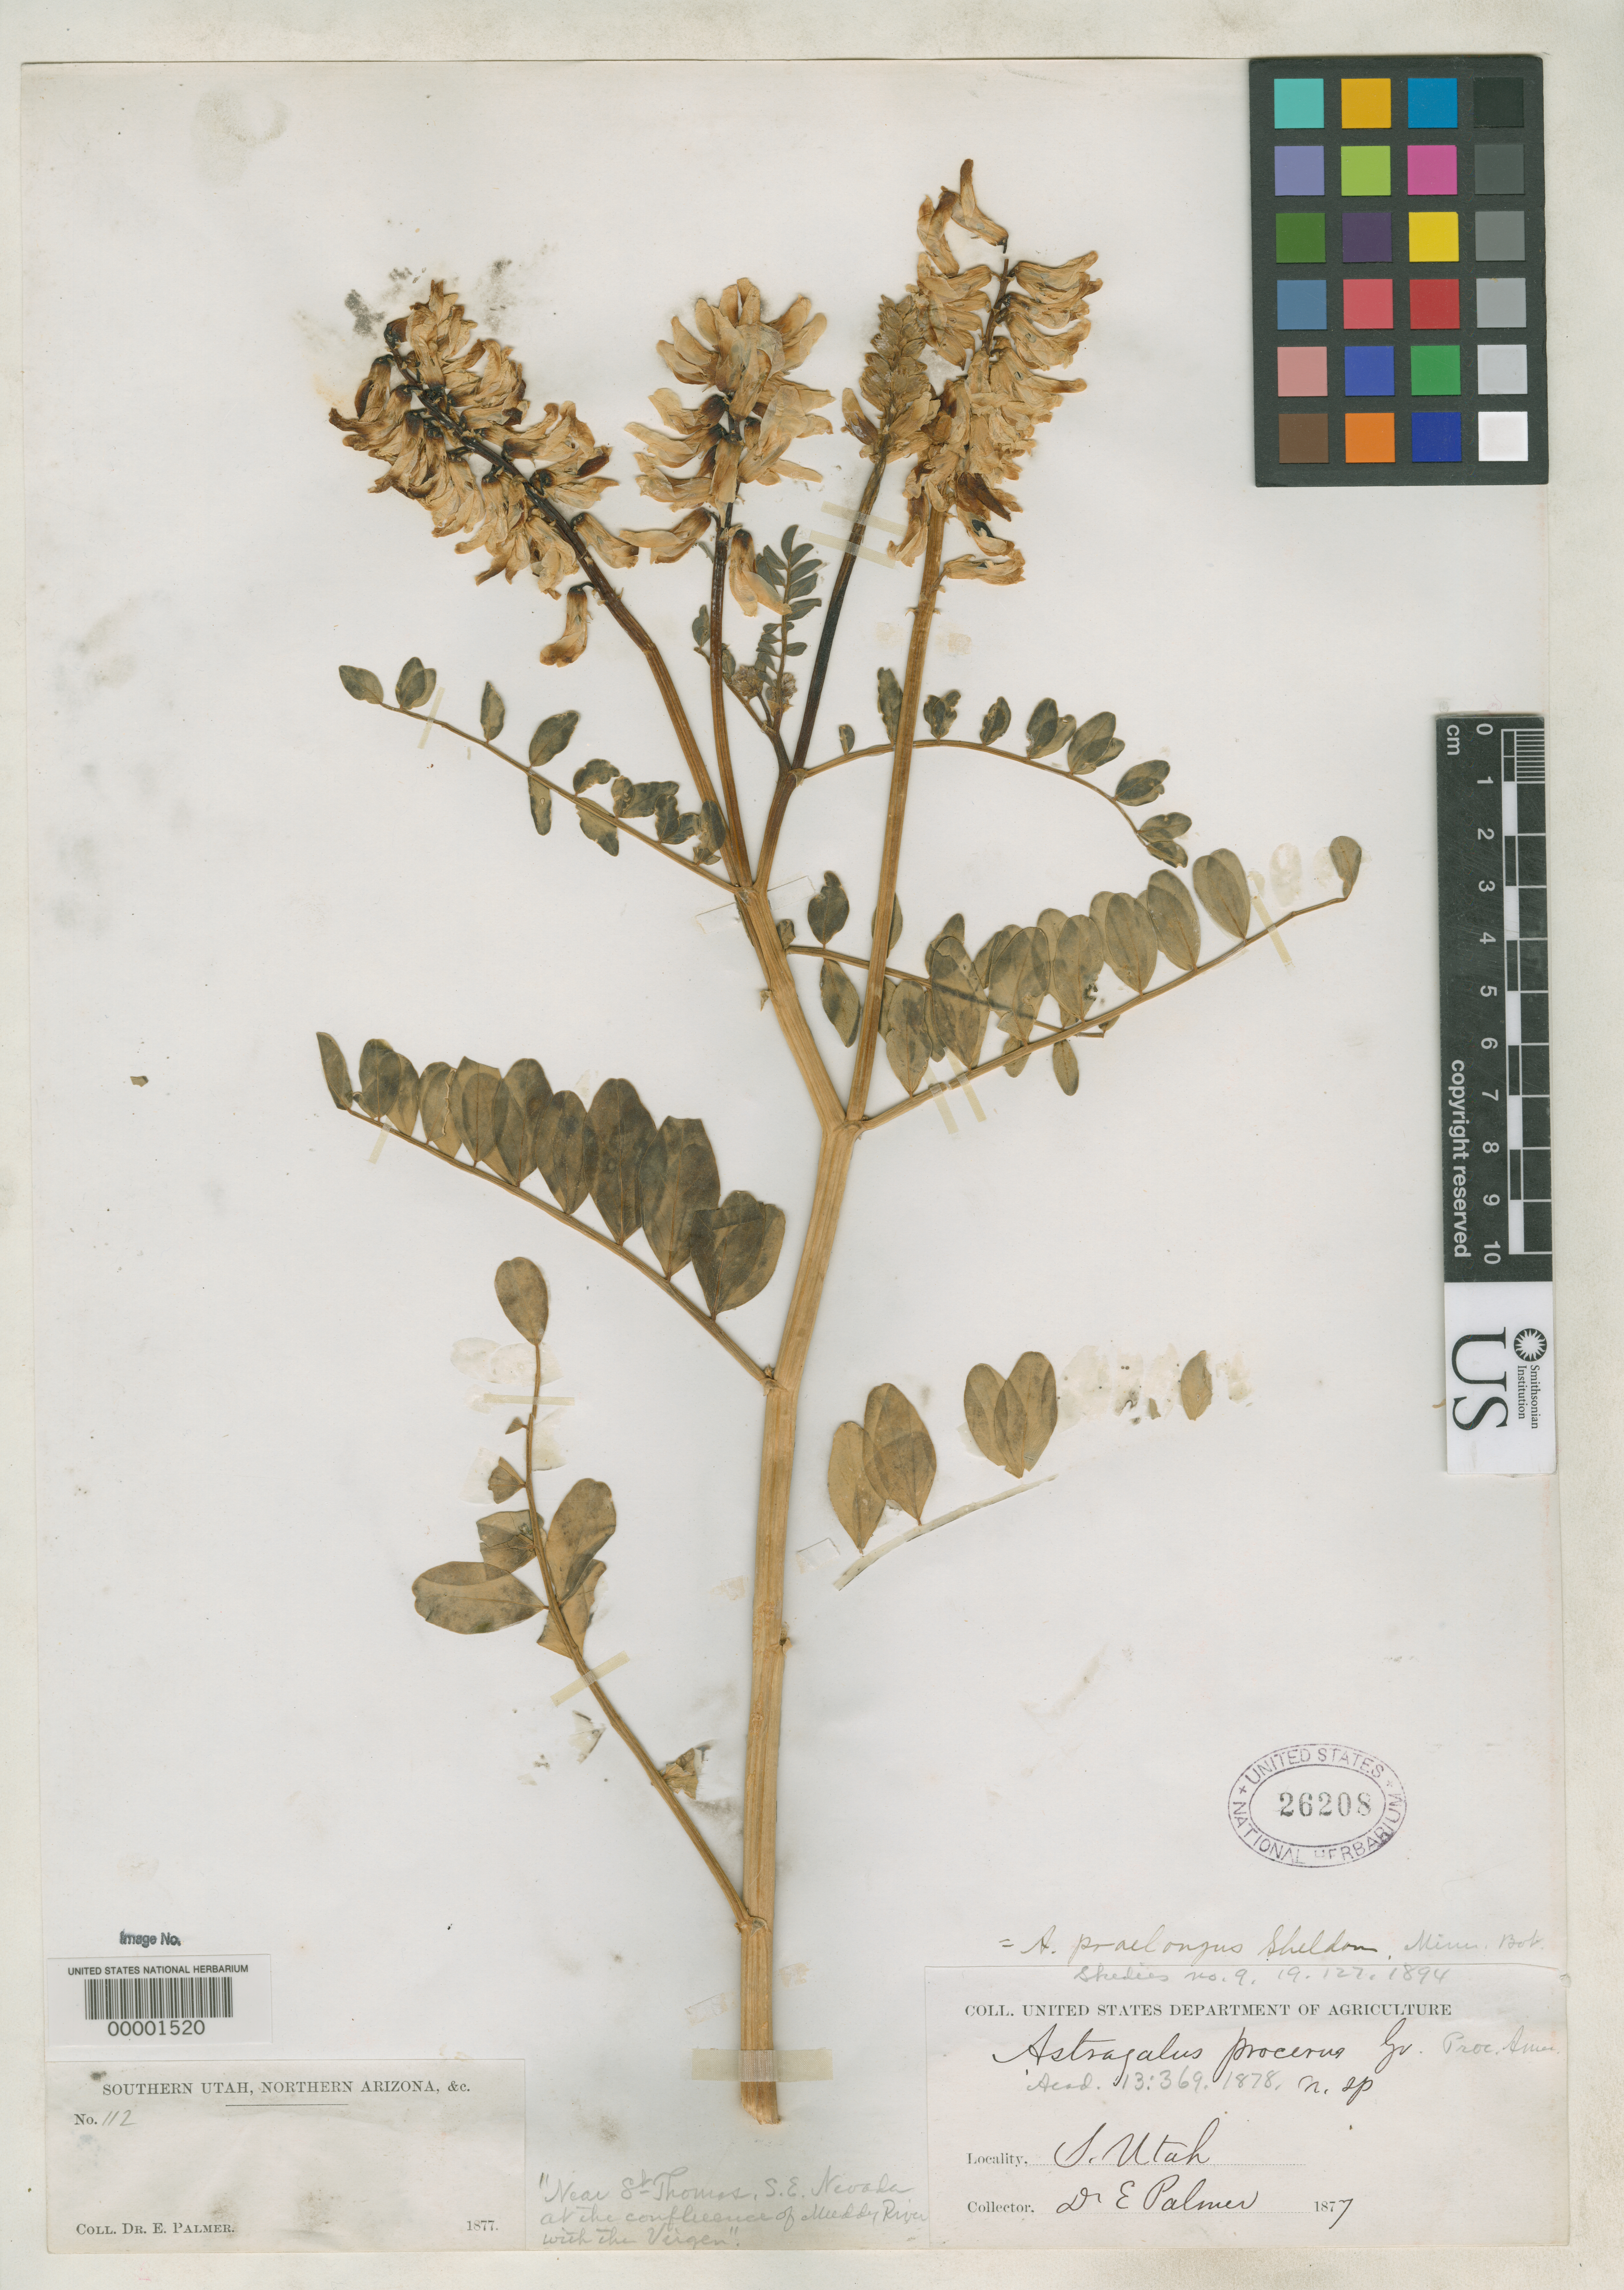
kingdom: Plantae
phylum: Tracheophyta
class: Magnoliopsida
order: Fabales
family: Fabaceae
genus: Astragalus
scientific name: Astragalus procerus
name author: A. Gray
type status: Isotype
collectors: E. Palmer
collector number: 112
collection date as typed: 1877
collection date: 1877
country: United States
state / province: Nevada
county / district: Clark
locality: Junction of Muddy River and Virgen River, St. Thomas.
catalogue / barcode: US 26208